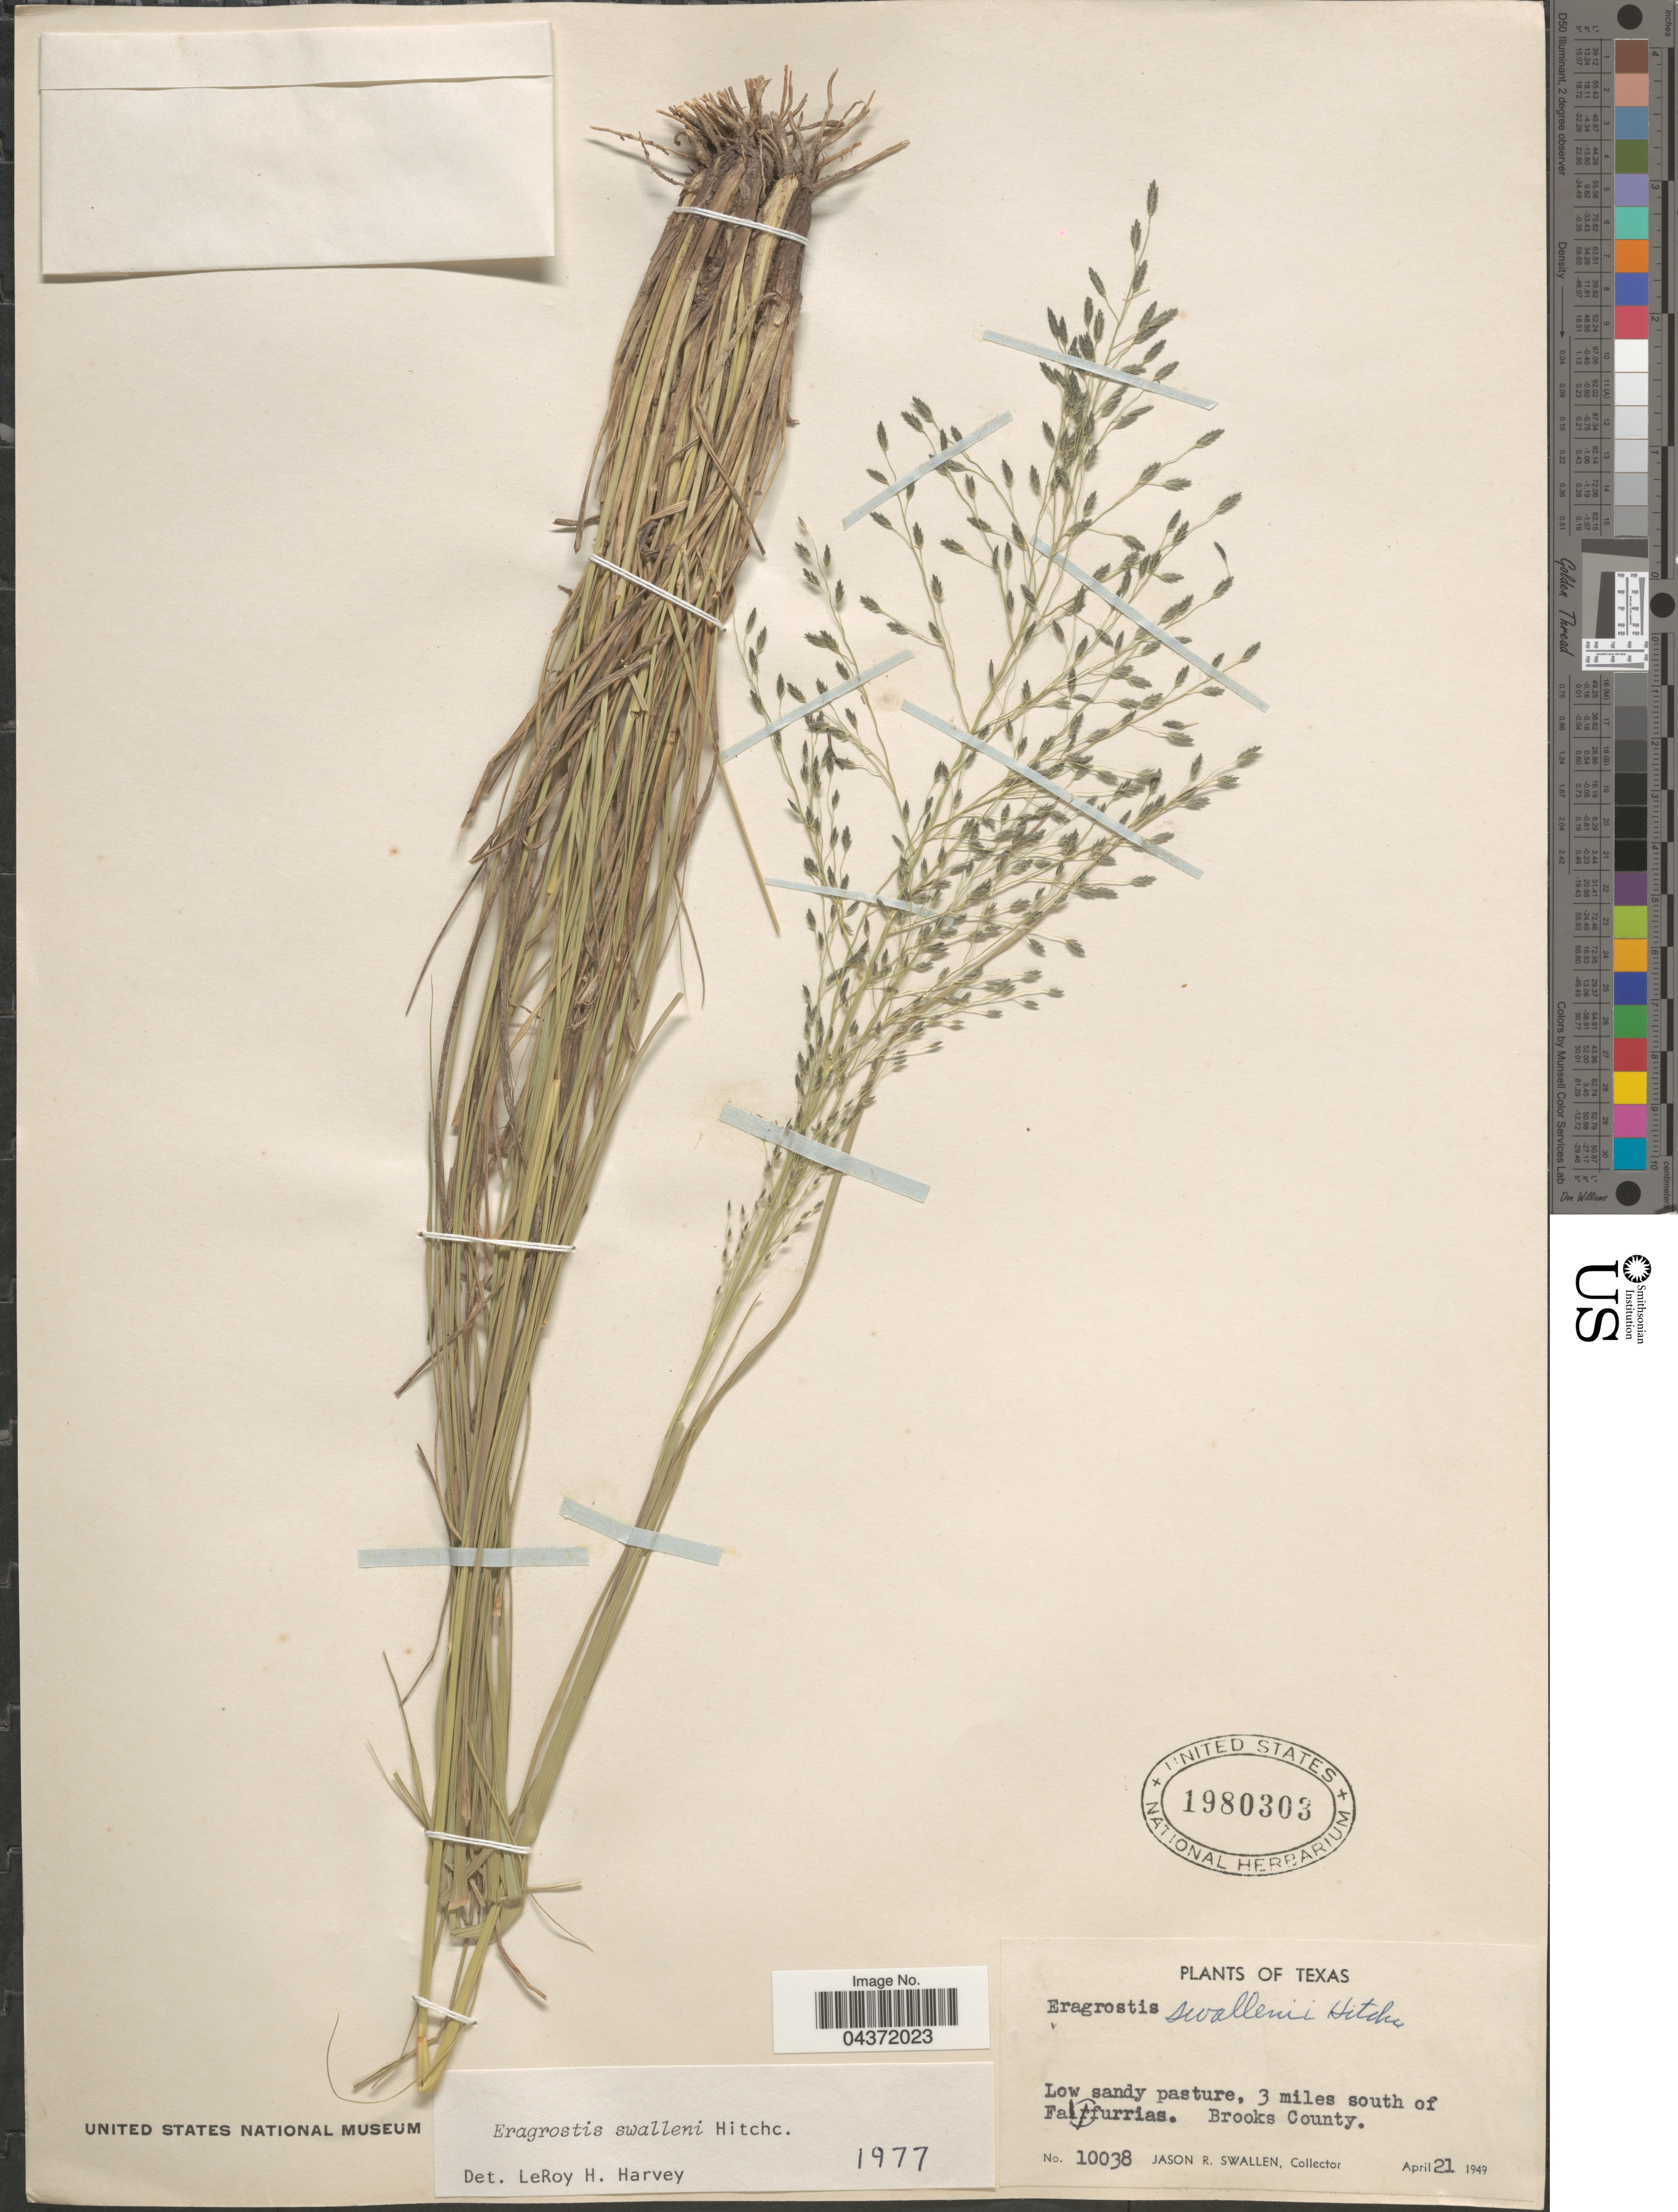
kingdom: Plantae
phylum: Tracheophyta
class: Liliopsida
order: Poales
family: Poaceae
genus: Eragrostis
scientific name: Eragrostis swallenii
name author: Hitchc.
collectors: J. R. Swallen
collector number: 10038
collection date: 1949-04-21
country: United States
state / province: Texas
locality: Low sandy pasture, 3 miles south of Falfurrias. Brooks County.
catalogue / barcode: US 1980303